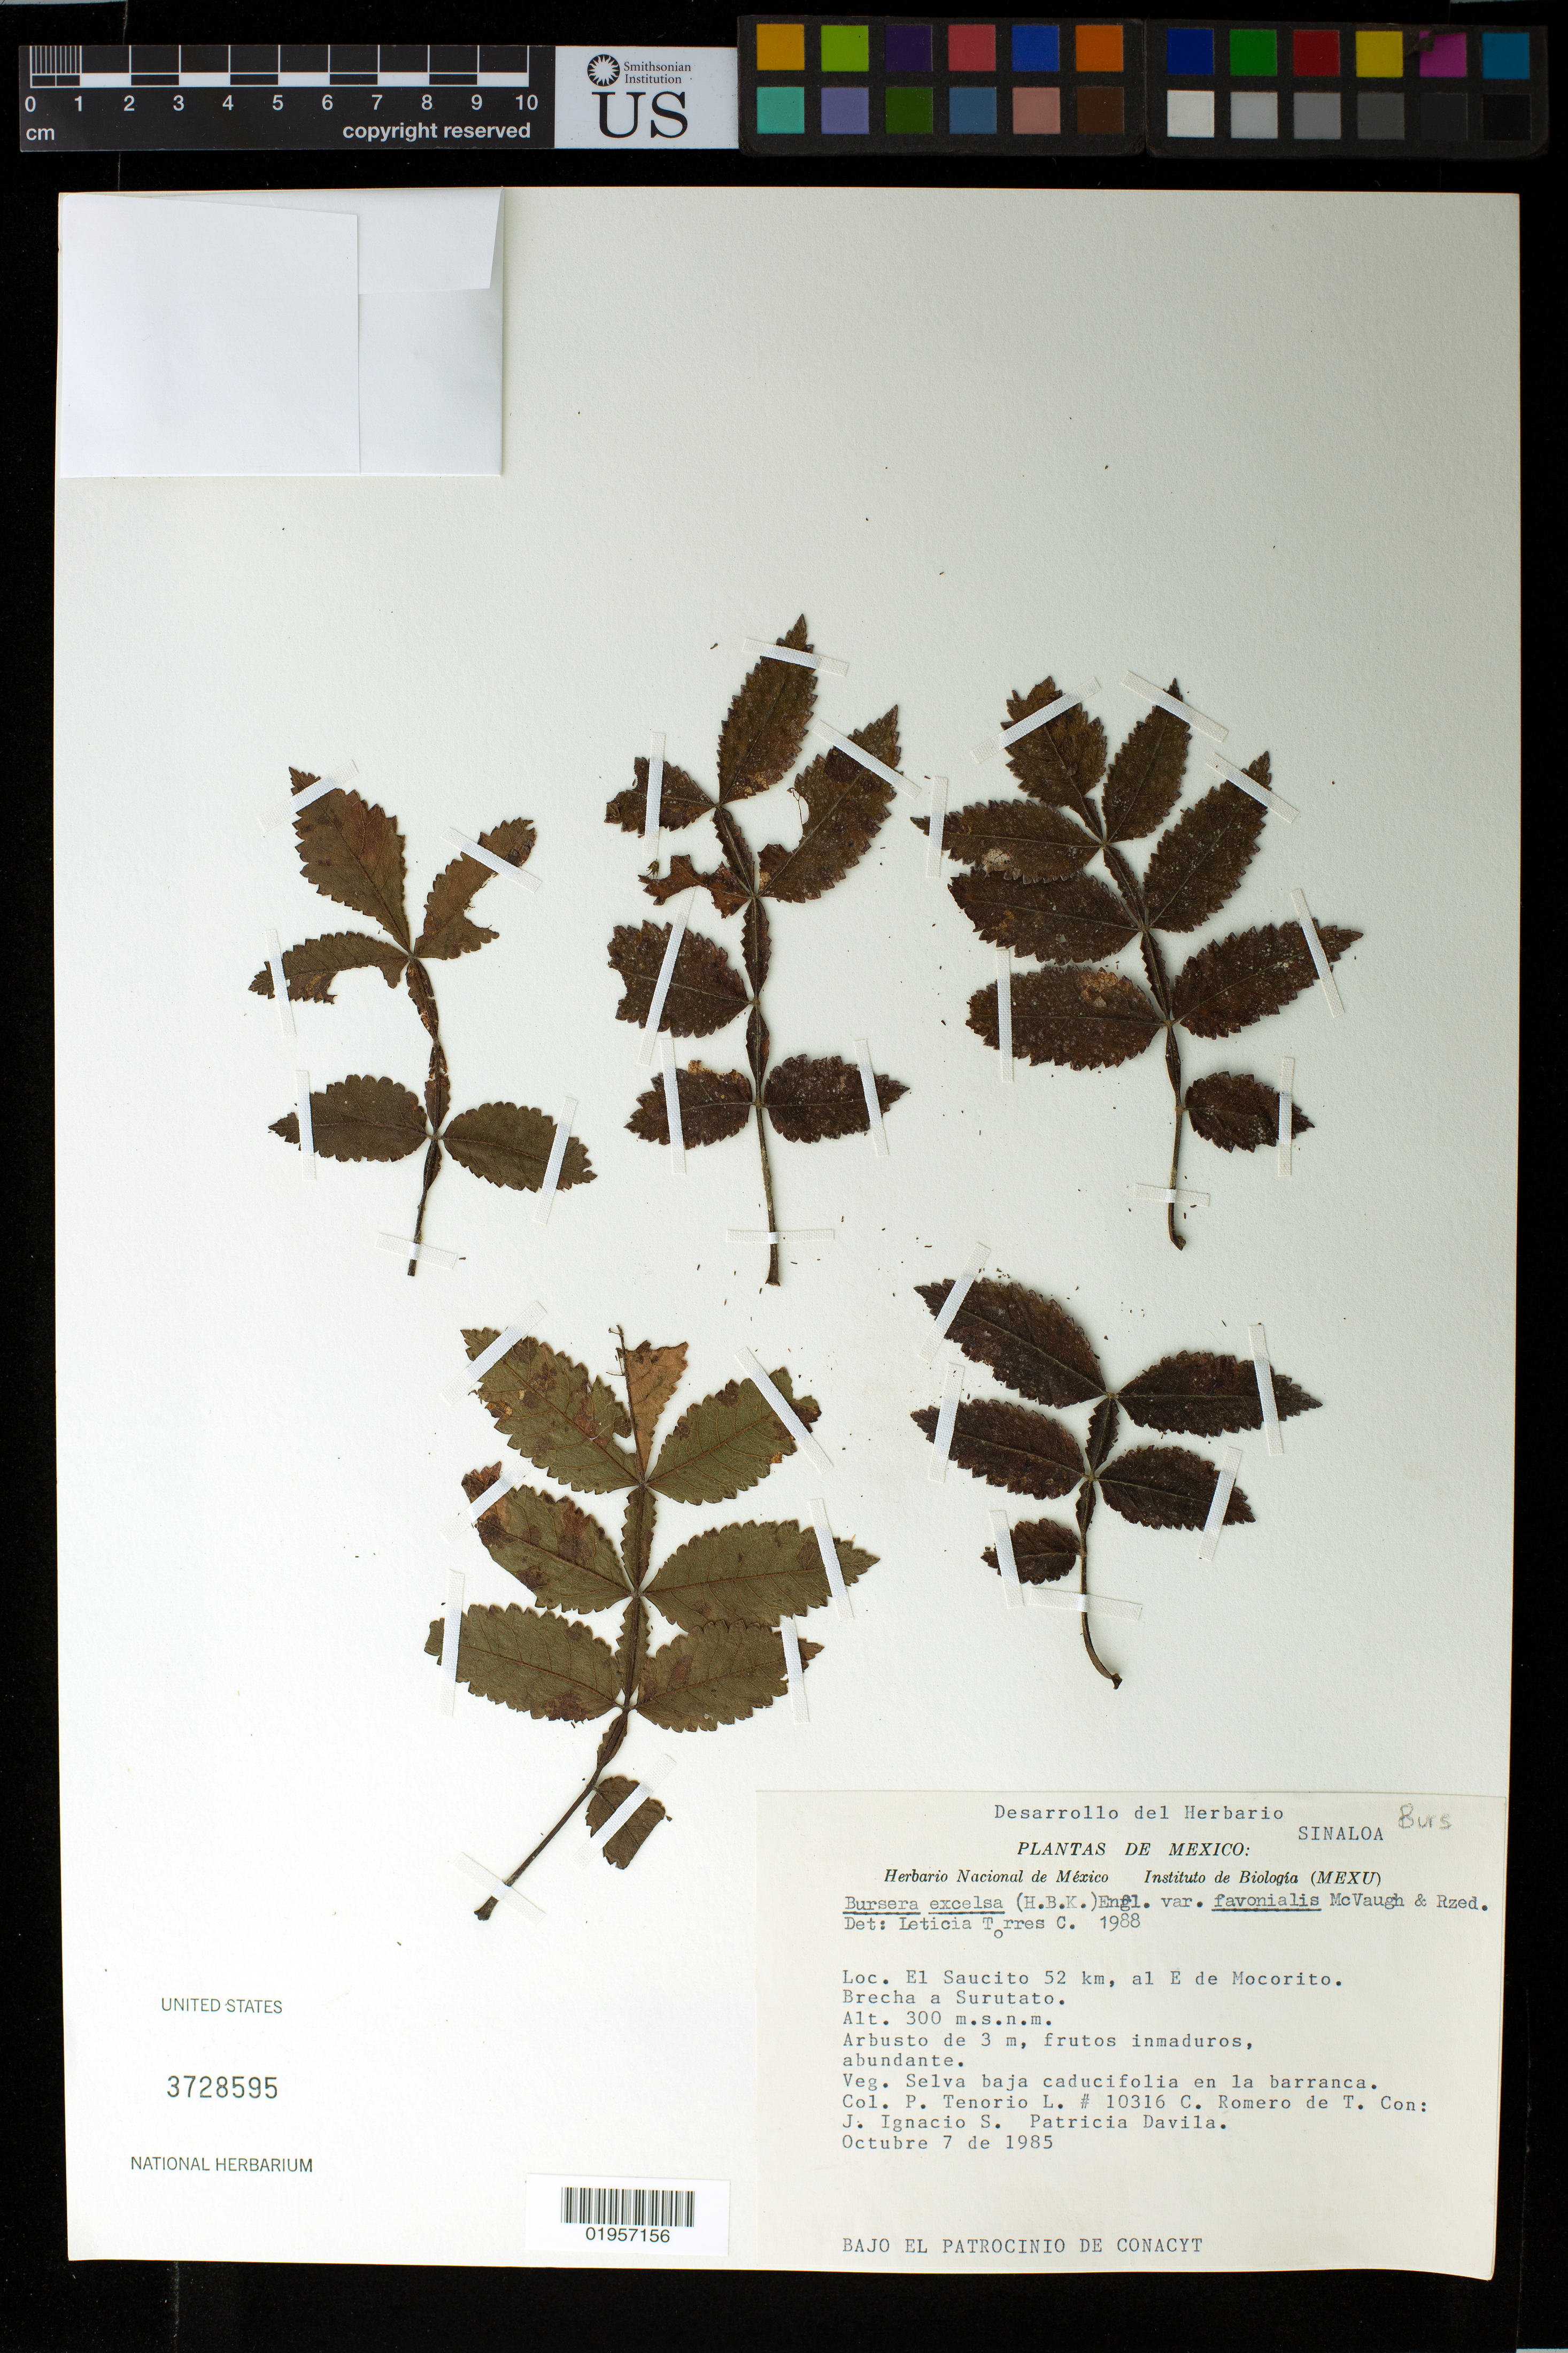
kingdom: Plantae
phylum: Tracheophyta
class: Magnoliopsida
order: Sapindales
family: Burseraceae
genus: Bursera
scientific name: Bursera excelsa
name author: (Kunth) Engl.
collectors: Tenorio, P., C. Romero de T., Ignacio S., J. & P. Dávila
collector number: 10316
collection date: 1985-10-07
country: Mexico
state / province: Sinaloa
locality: El Saucito 52 km, al E de Mocorito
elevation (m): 300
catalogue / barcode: US 3728595